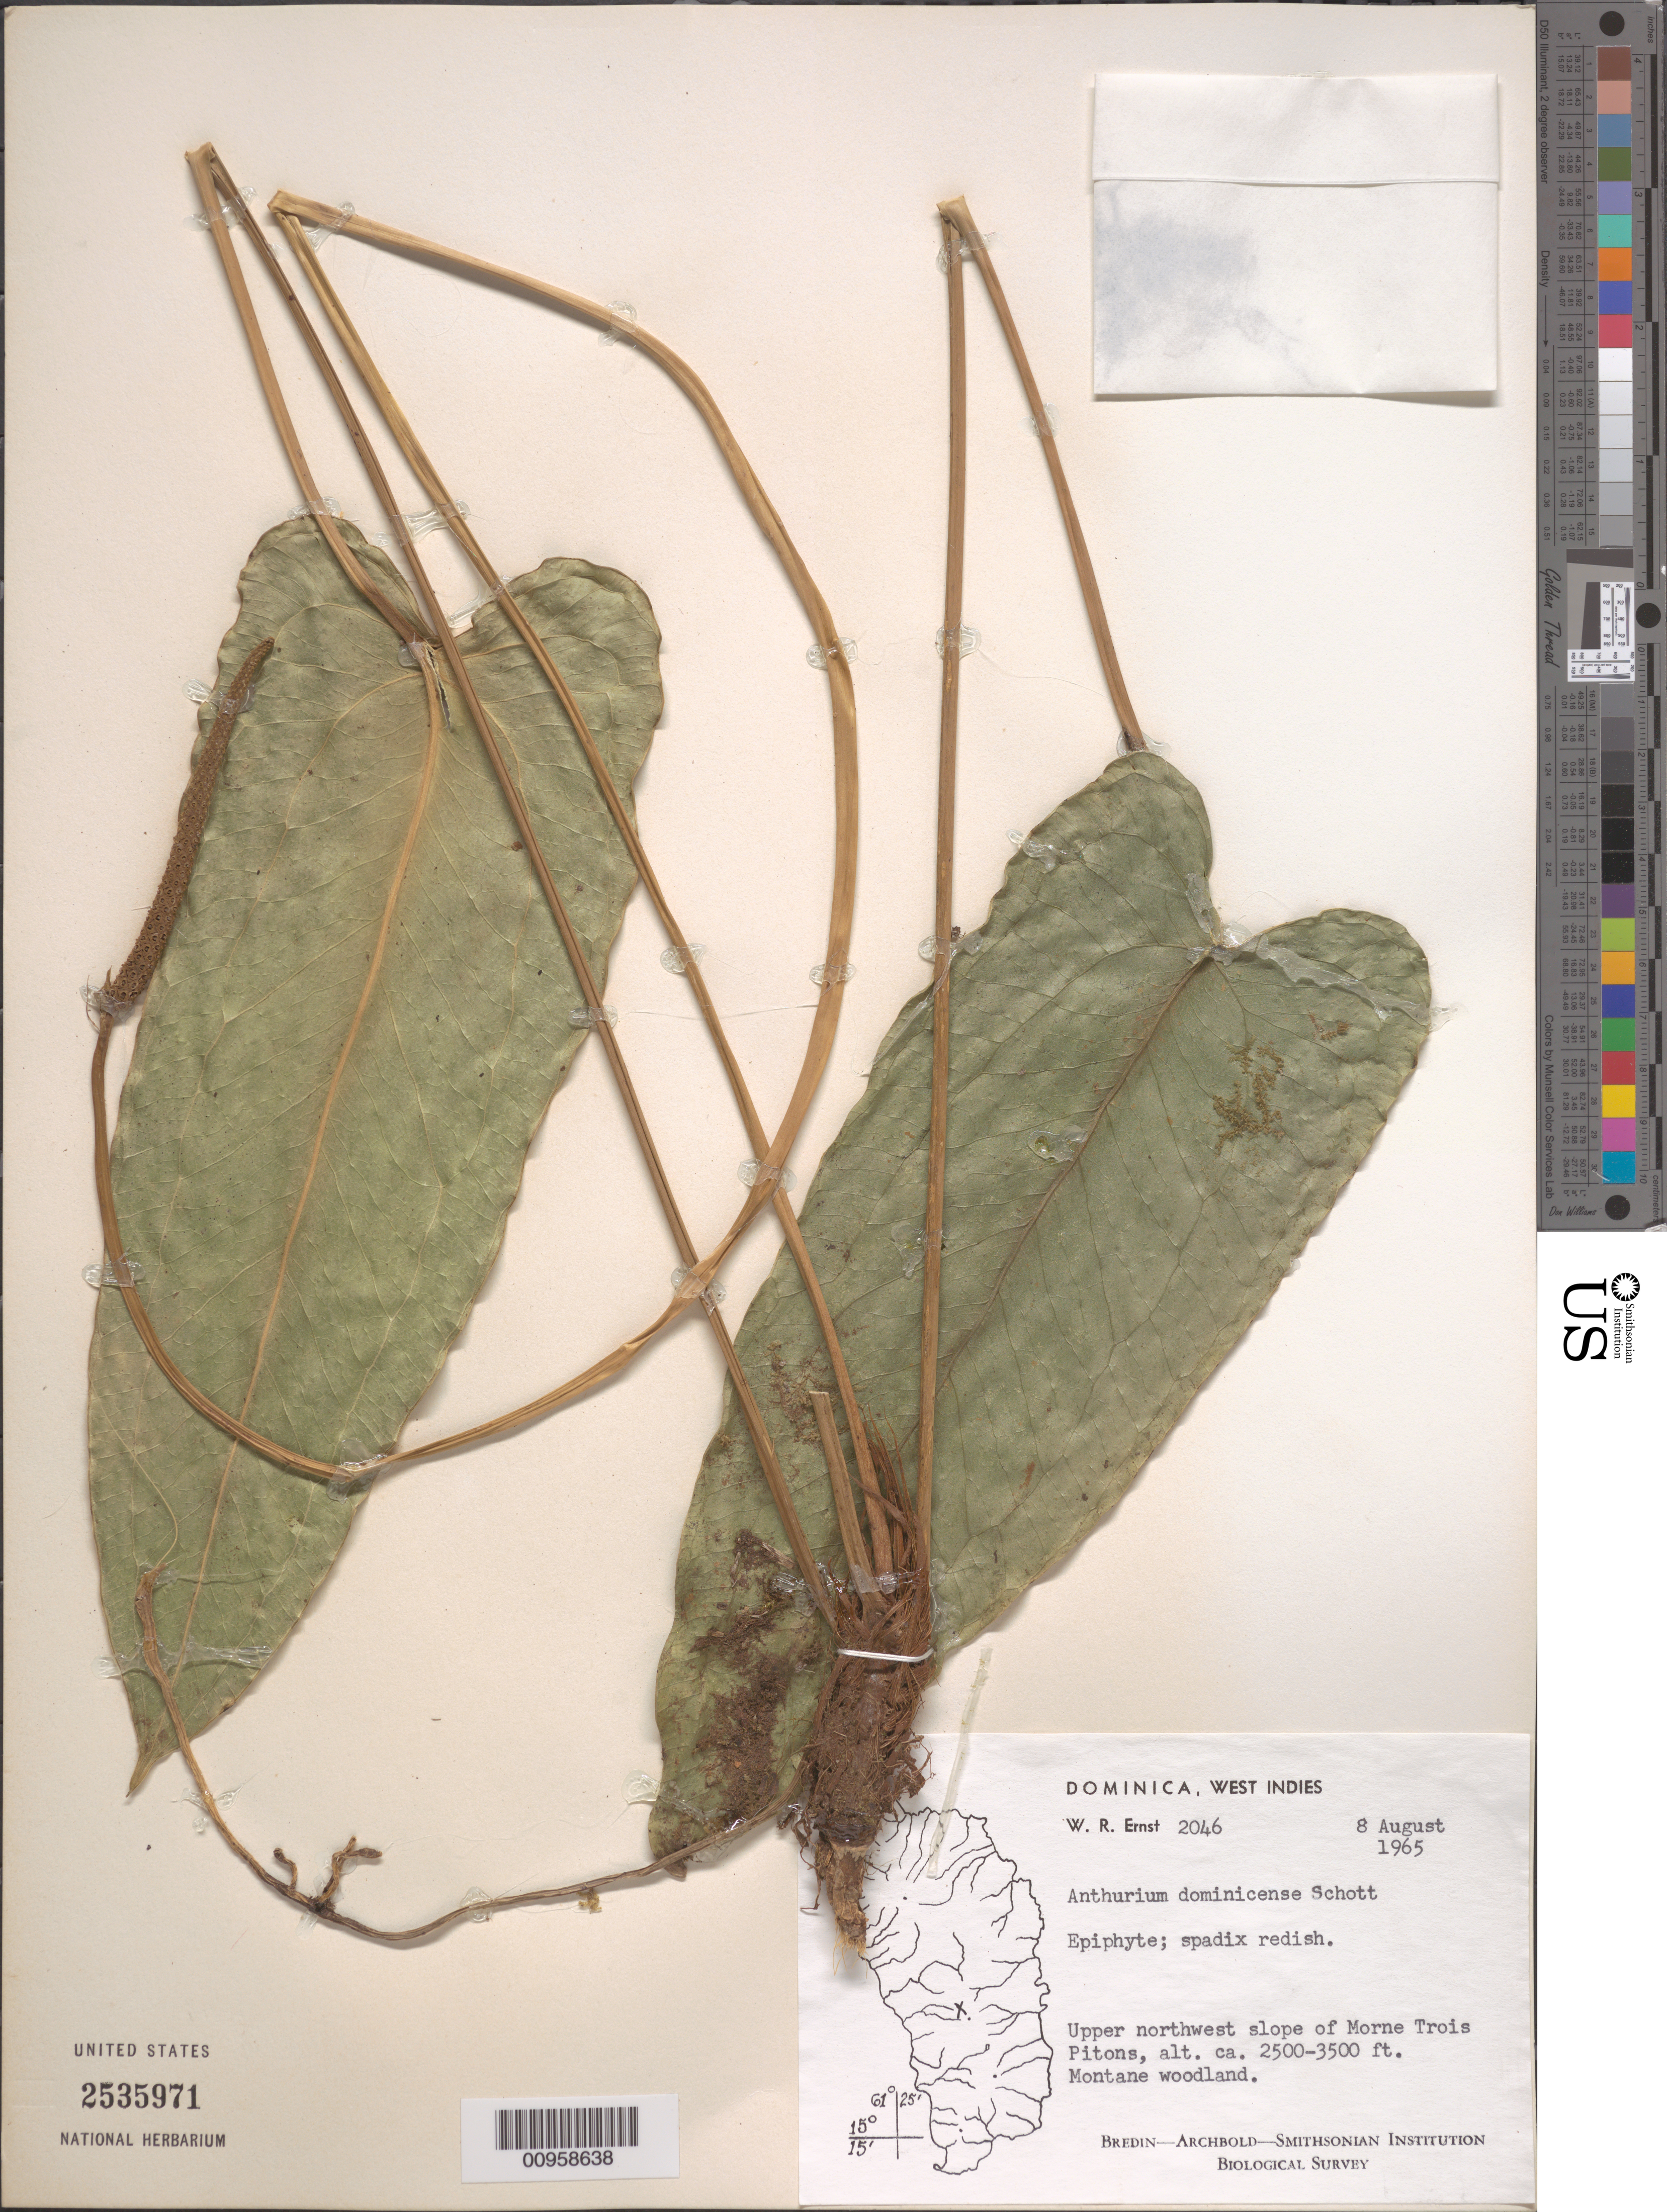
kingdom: Plantae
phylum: Tracheophyta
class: Liliopsida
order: Alismatales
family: Araceae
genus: Anthurium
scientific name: Anthurium dominicense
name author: Schott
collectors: W. R. Ernst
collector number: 2046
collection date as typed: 08 Aug 1965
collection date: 1965-08-08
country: Dominica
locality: Upper northwest slopes of Morne Trois Pitons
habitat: Montane woodland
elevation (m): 762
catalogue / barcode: US 2535971